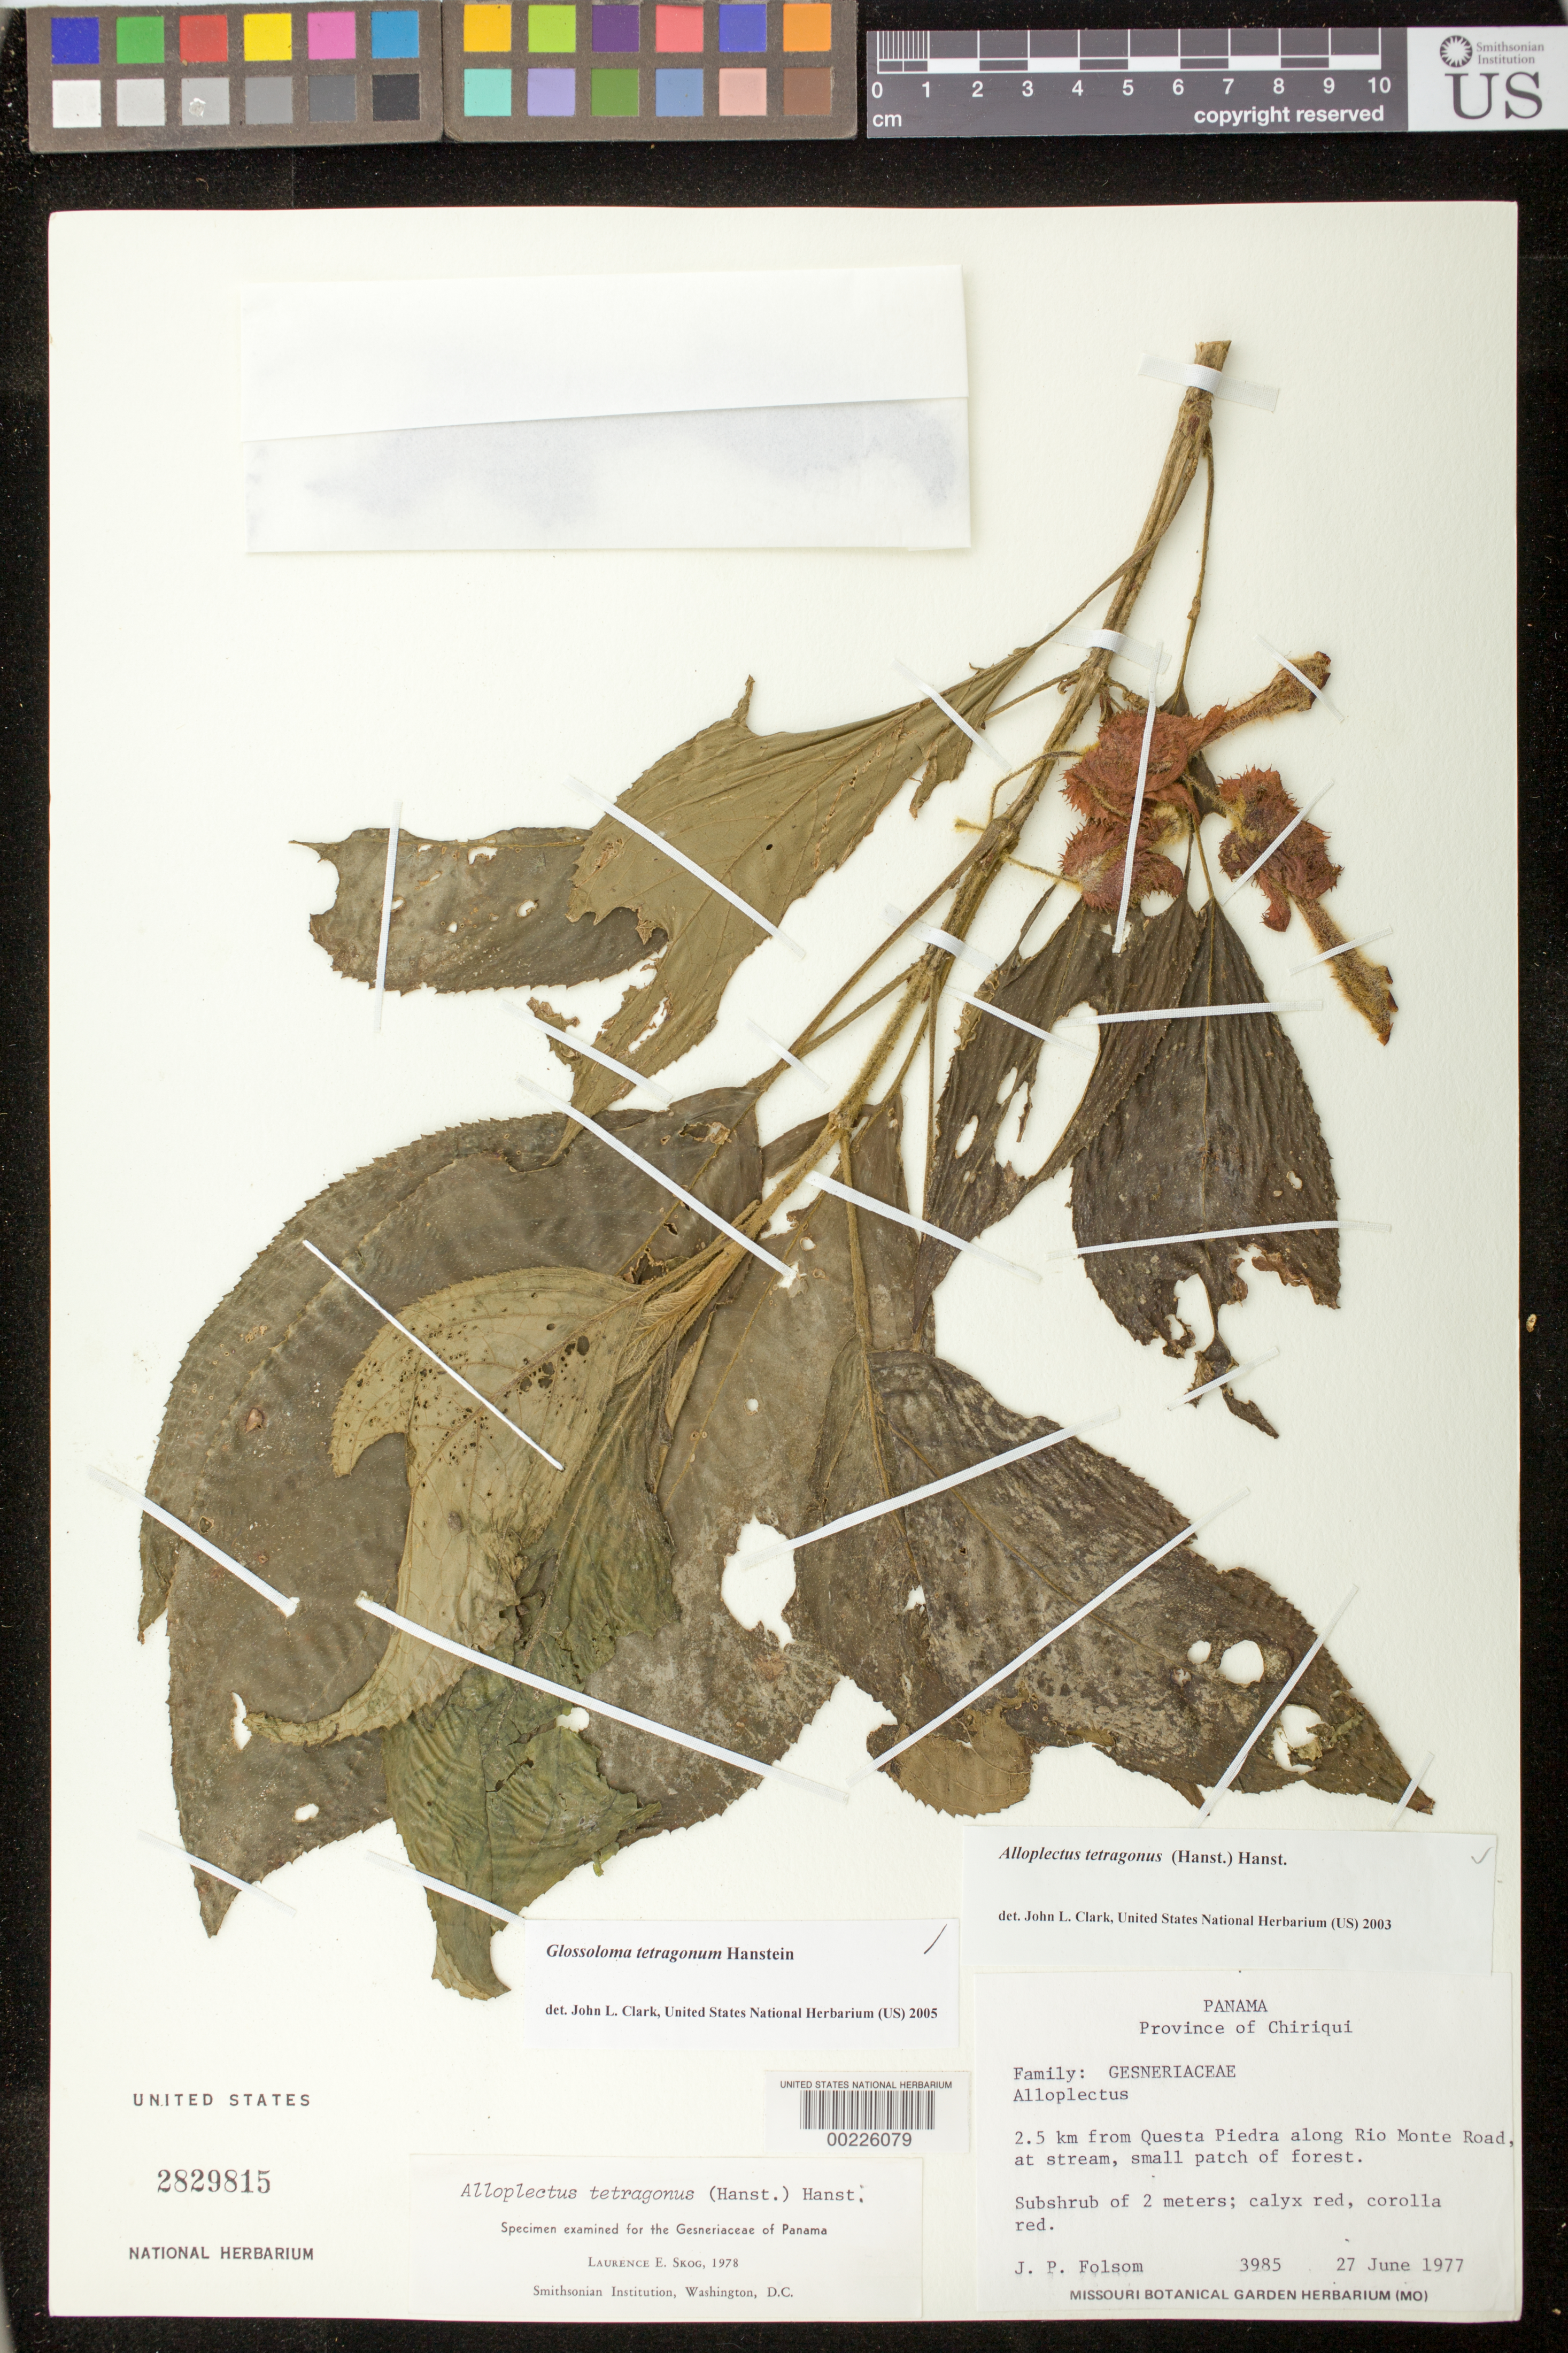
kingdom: Plantae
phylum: Tracheophyta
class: Magnoliopsida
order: Lamiales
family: Gesneriaceae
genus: Glossoloma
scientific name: Glossoloma tetragonum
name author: Hanst.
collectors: J. P. Folsom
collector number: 3985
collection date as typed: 27 Jun 1977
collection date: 1977-06-27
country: Panama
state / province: Chiriquí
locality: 2.5 km from Questa Piedra along Rio Monte road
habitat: At stream, small patch of forest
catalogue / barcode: US 2829815